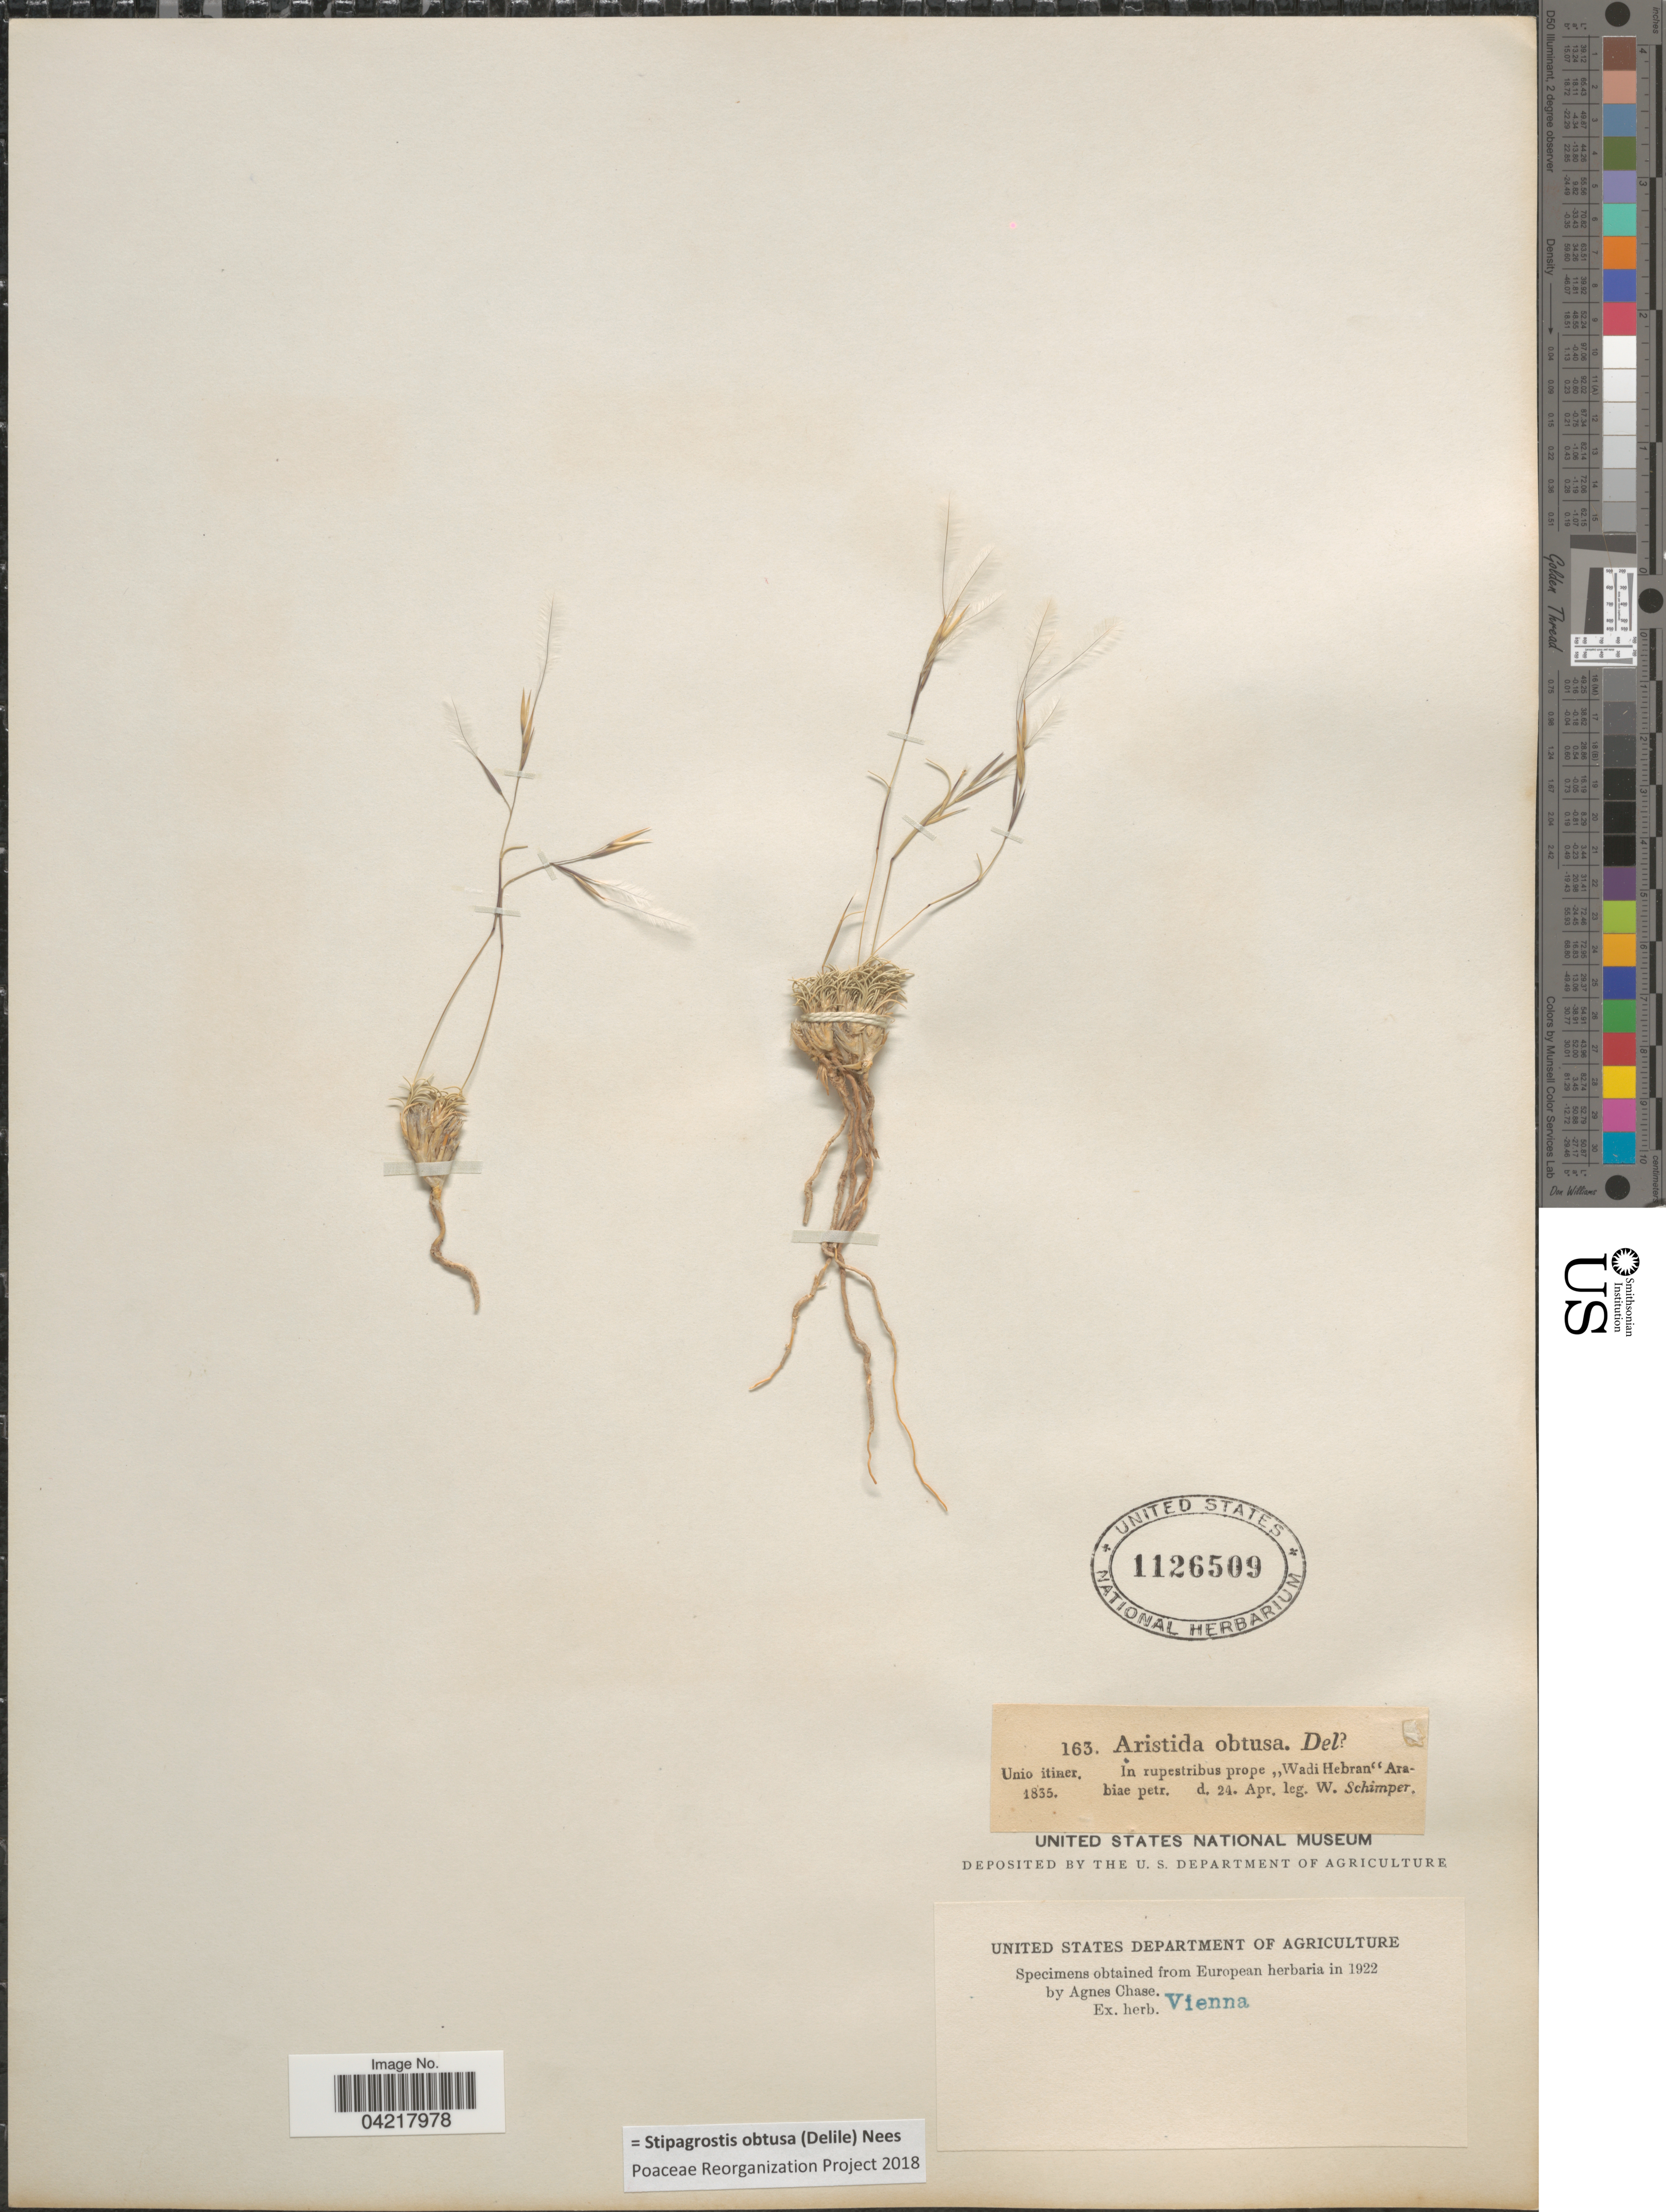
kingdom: Plantae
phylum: Tracheophyta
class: Liliopsida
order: Poales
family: Poaceae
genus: Stipagrostis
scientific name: Stipagrostis obtusa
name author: (Delile) Nees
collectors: W. Schimper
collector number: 163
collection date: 1835-04-24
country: Egypt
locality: In rupestribus prope "Wadi Hebran" Arabiae petr. [Sinai]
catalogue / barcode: US 1126509